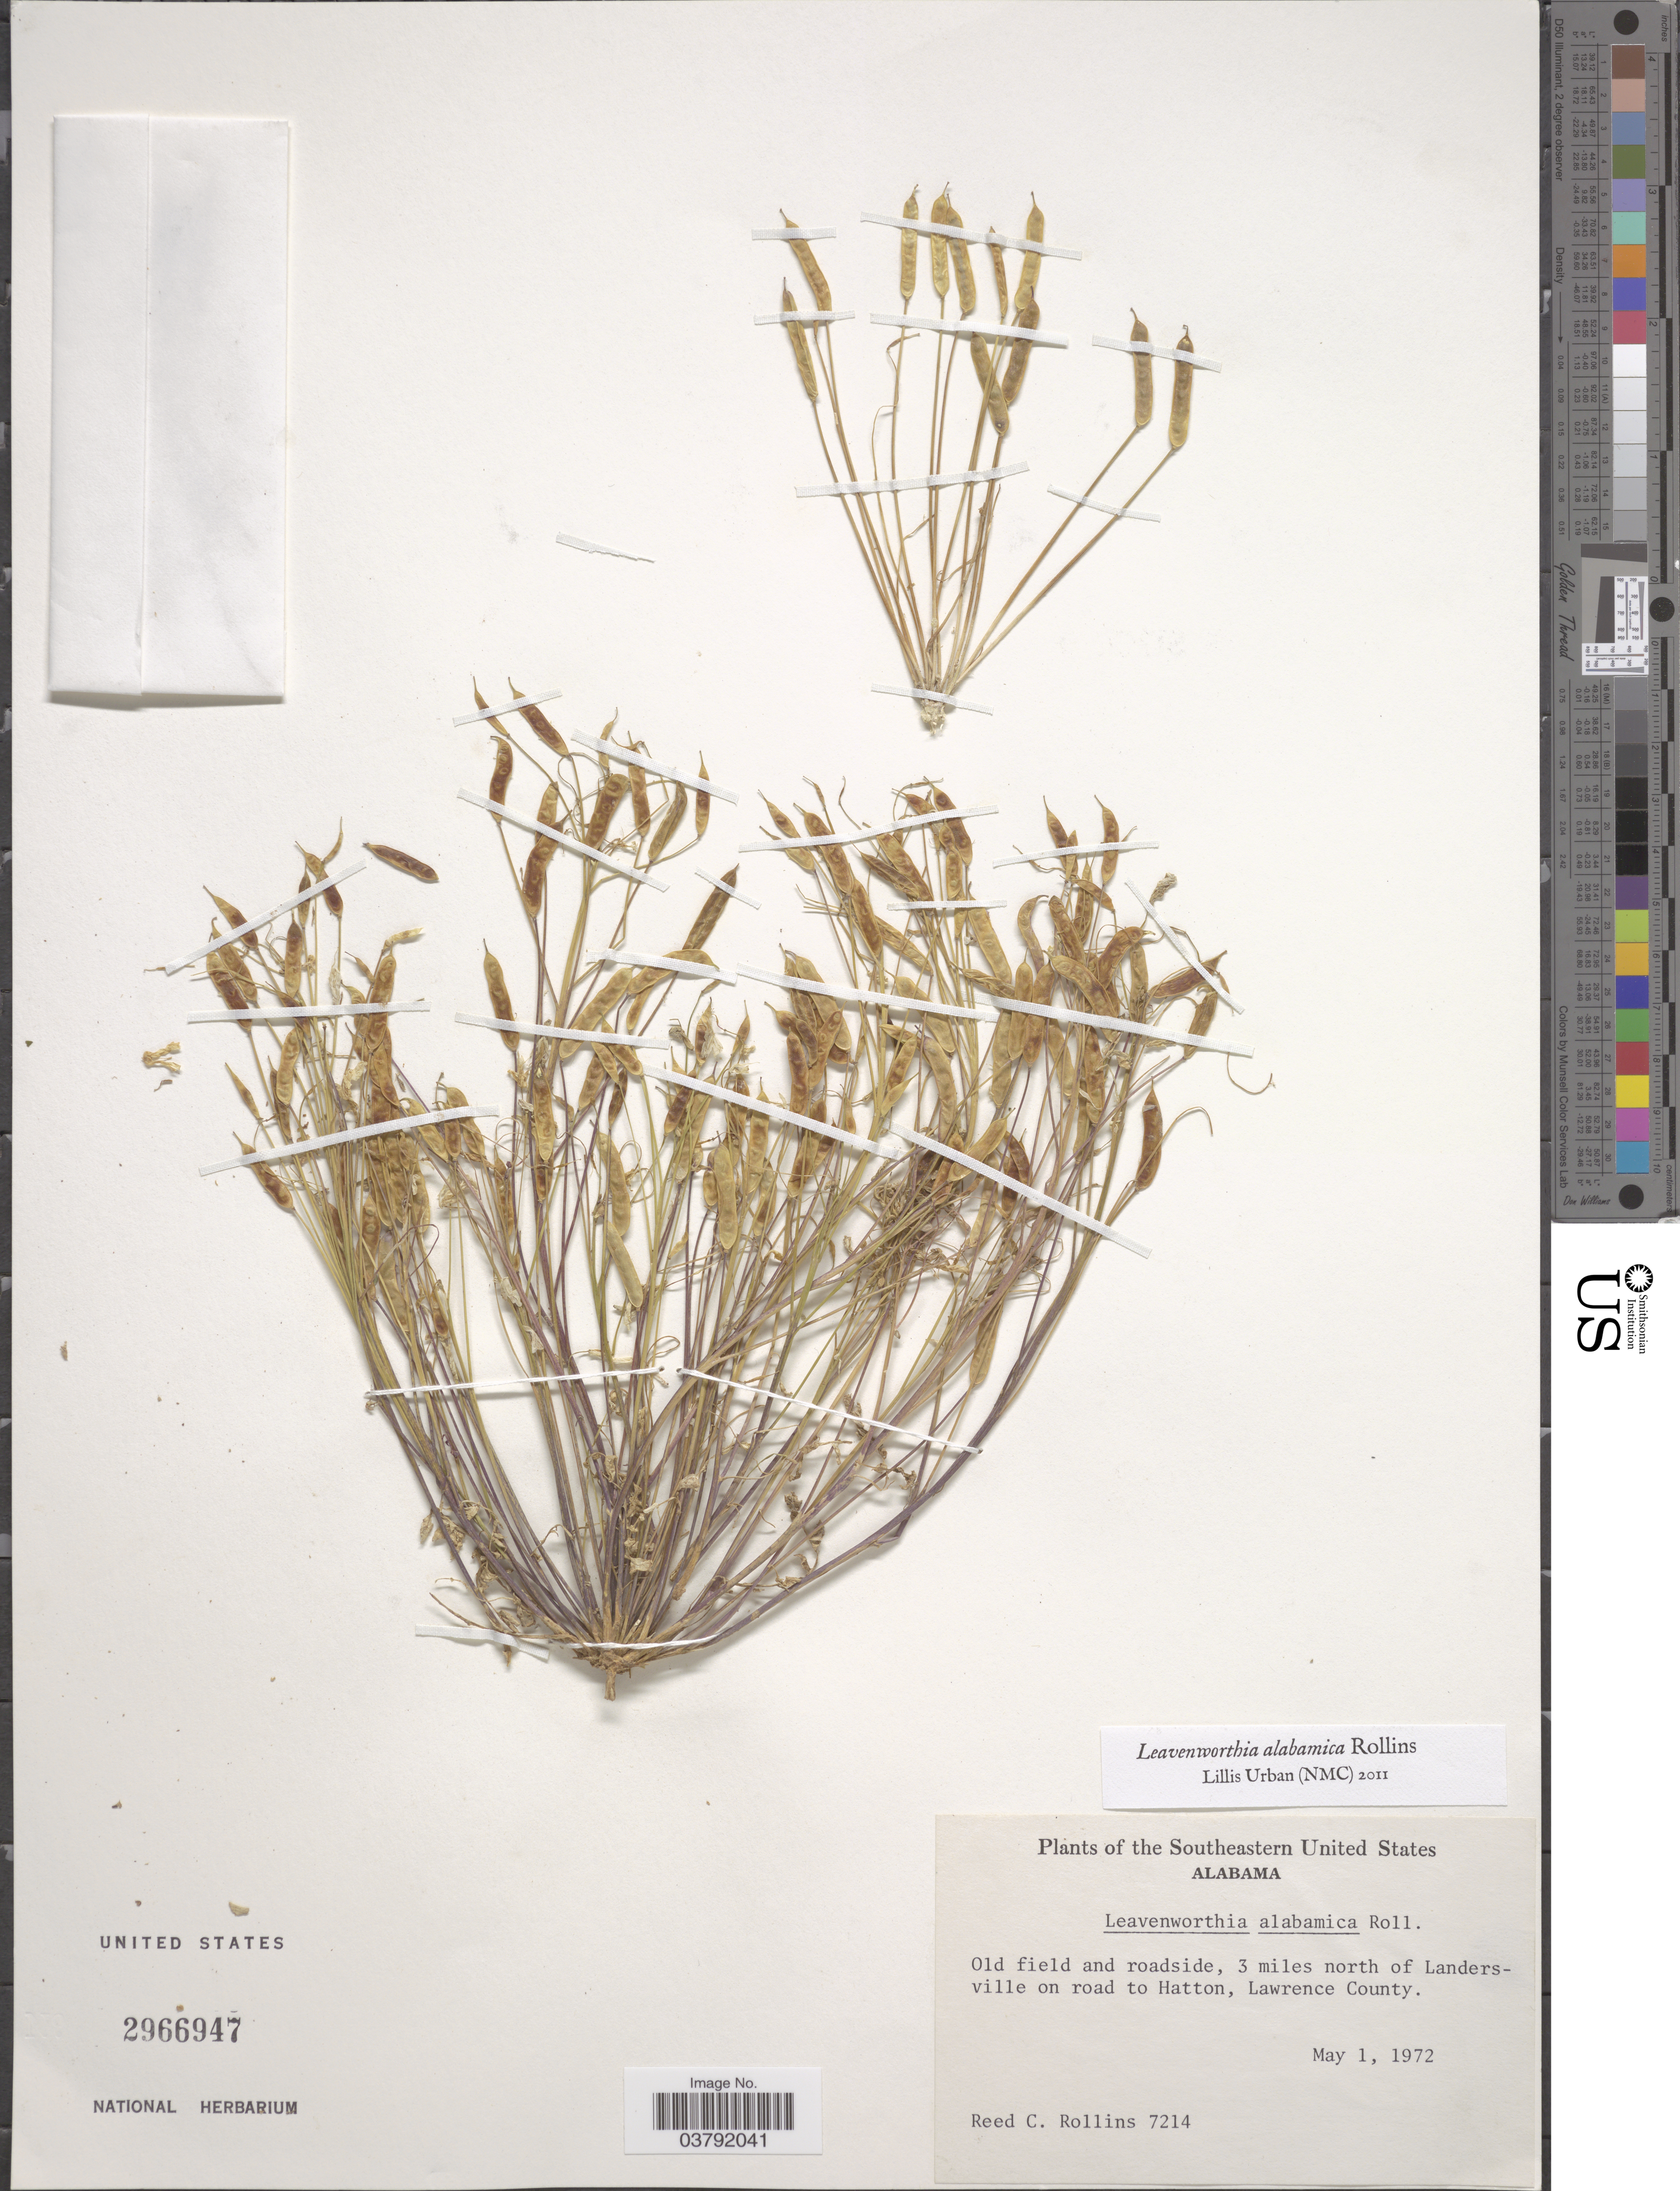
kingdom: Plantae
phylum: Tracheophyta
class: Magnoliopsida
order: Brassicales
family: Brassicaceae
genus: Leavenworthia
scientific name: Leavenworthia alabamica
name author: Rollins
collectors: R. C. Rollins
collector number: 7214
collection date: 1972-05-01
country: United States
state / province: Alabama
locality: Southeastern United States. 3 miles north of Landersville on road to Hatton, Lawrence County.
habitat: old field and roadside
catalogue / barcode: US 2966947